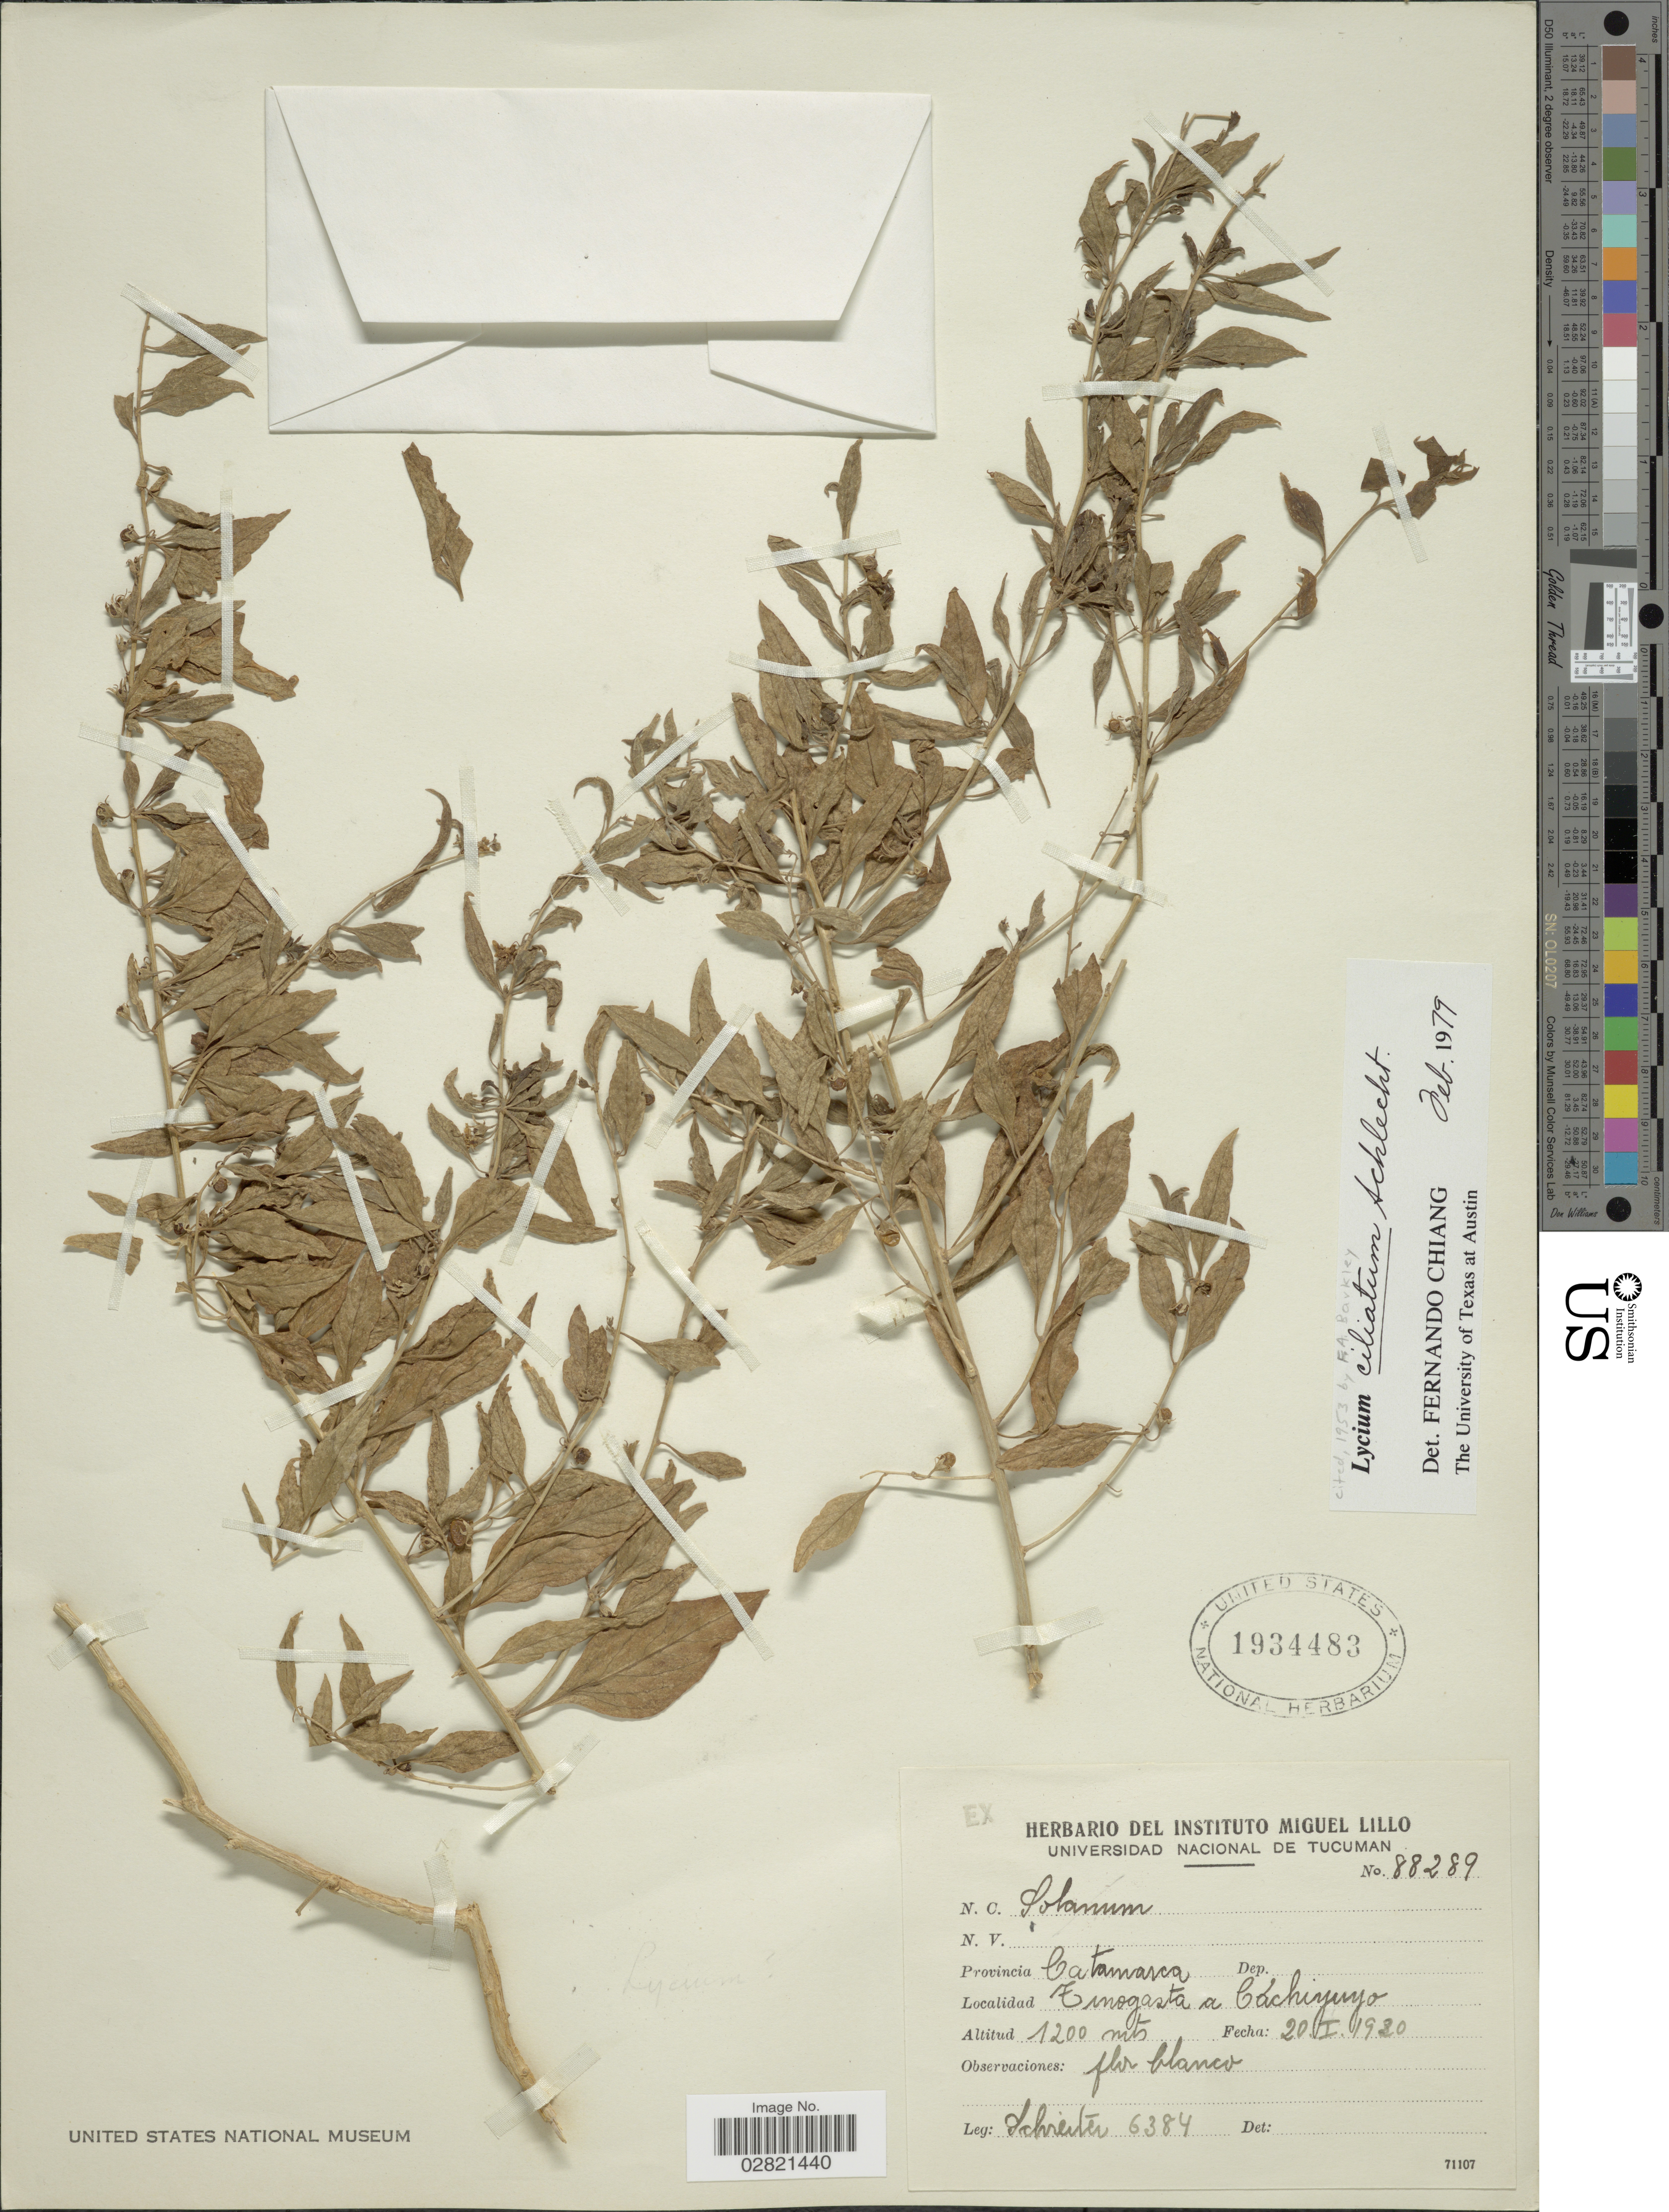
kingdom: Plantae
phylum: Tracheophyta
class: Magnoliopsida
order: Solanales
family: Solanaceae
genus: Lycium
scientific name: Lycium ciliatum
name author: Schltdl.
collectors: -. Schreiter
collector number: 6384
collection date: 1920-01-20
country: Argentina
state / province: Catamarca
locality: Provincia Catamarca. Tinogasta a Cáchiyuyo.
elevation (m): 1200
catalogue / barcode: US 1934483